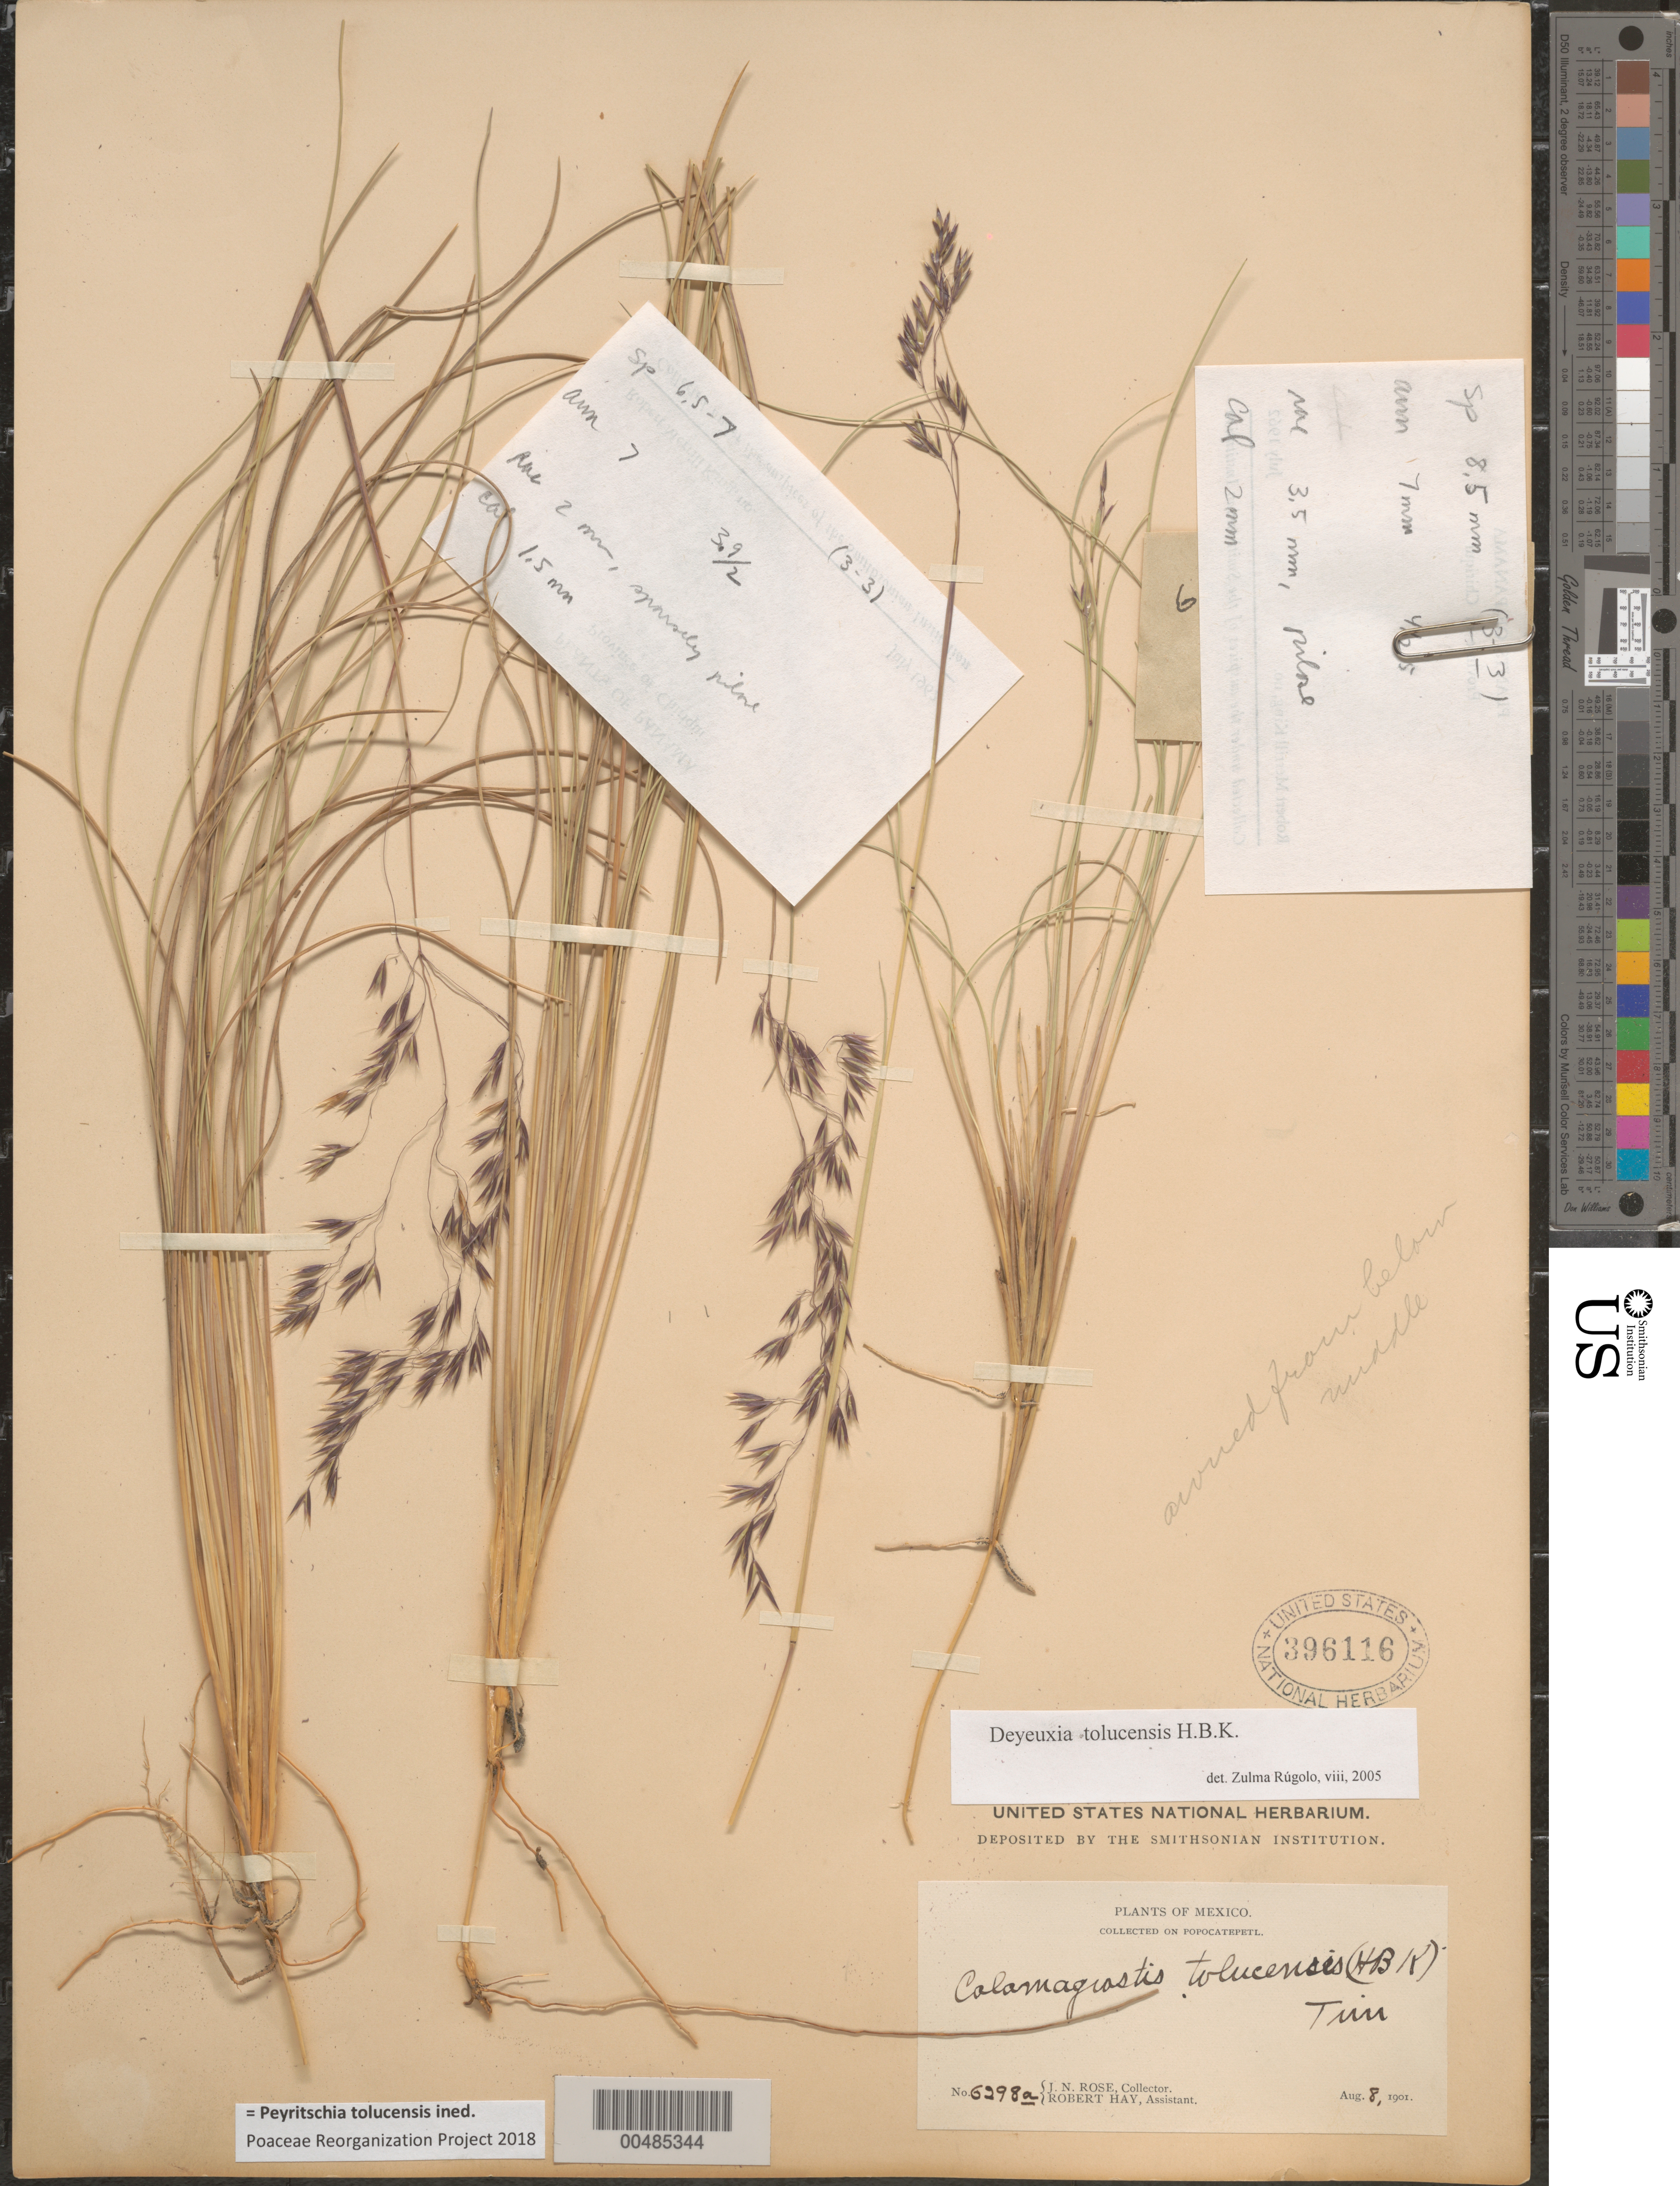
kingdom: Plantae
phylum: Tracheophyta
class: Liliopsida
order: Poales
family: Poaceae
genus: Peyritschia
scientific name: Peyritschia tolucensis ined.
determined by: Poaceae Reorganization Project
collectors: J. N. Rose & R. H. Hay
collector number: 6298a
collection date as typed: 8 Aug 1901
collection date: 1901-08-08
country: Mexico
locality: Popocatepetl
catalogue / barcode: US 396116